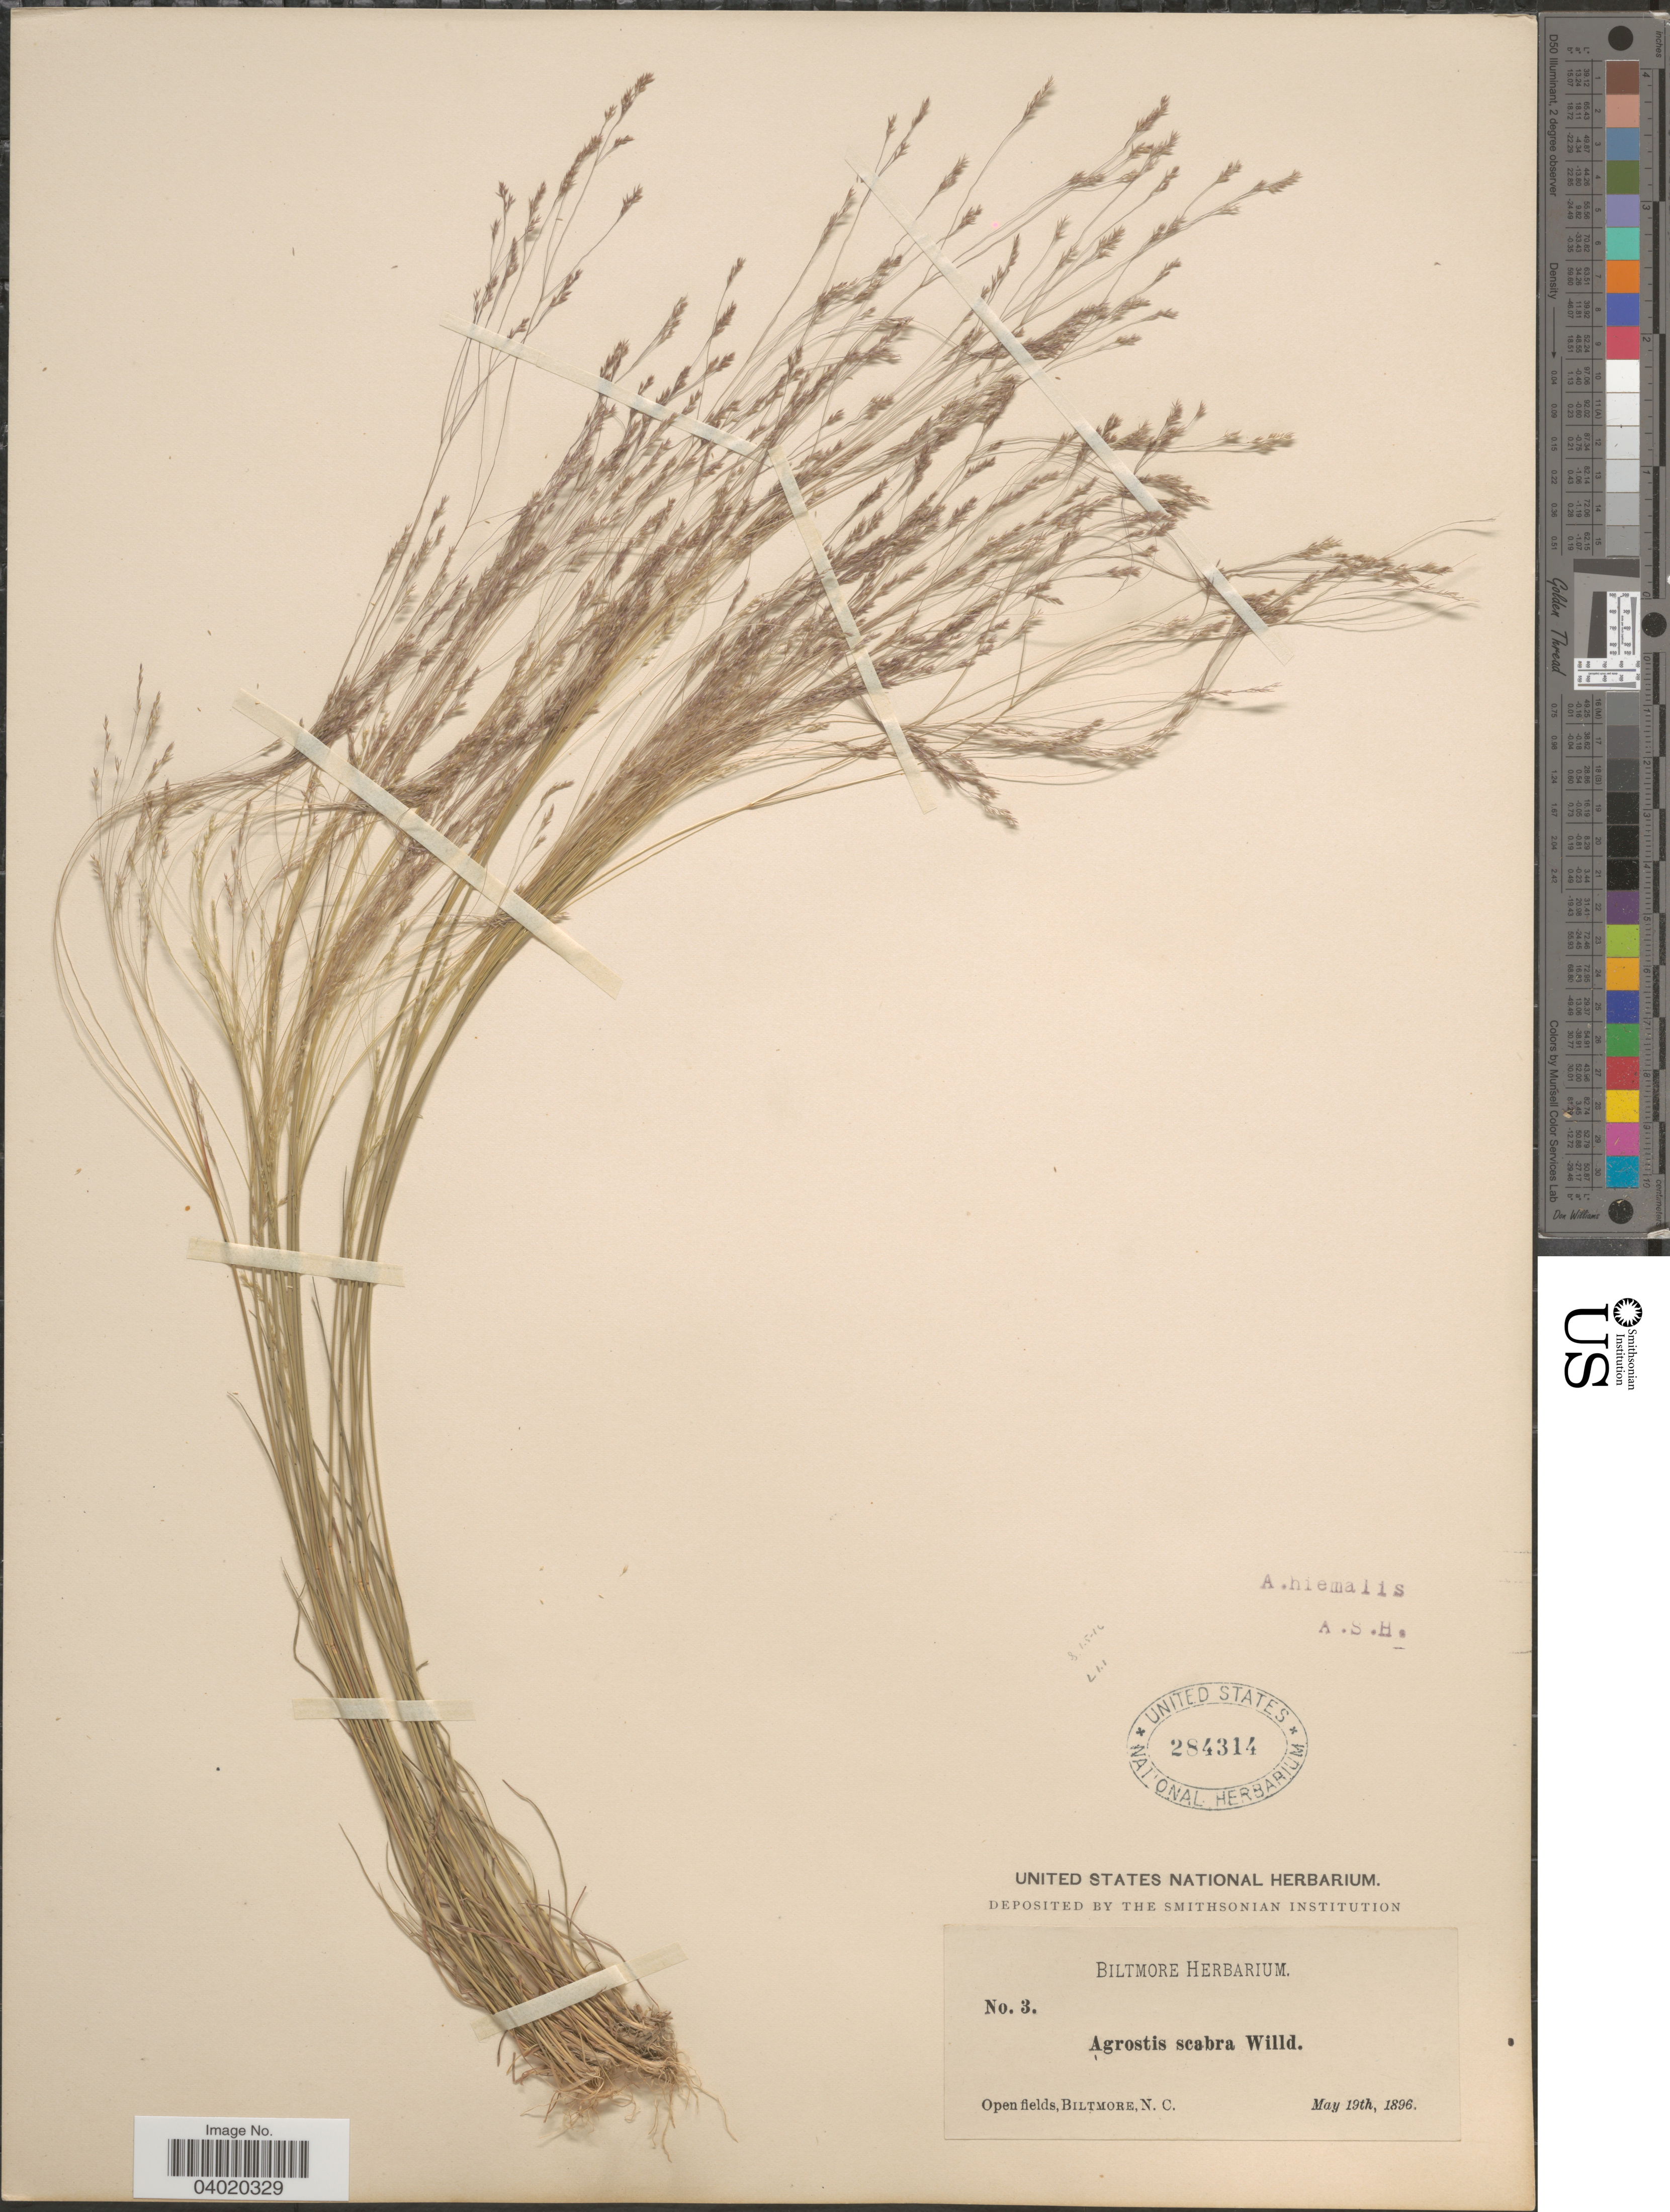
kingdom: Plantae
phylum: Tracheophyta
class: Liliopsida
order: Poales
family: Poaceae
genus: Agrostis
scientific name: Agrostis hyemalis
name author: (Walter) Britton et al.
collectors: ex herb. Biltmore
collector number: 3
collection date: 1896-05-19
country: United States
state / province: North Carolina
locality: Biltmore.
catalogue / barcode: US 284314